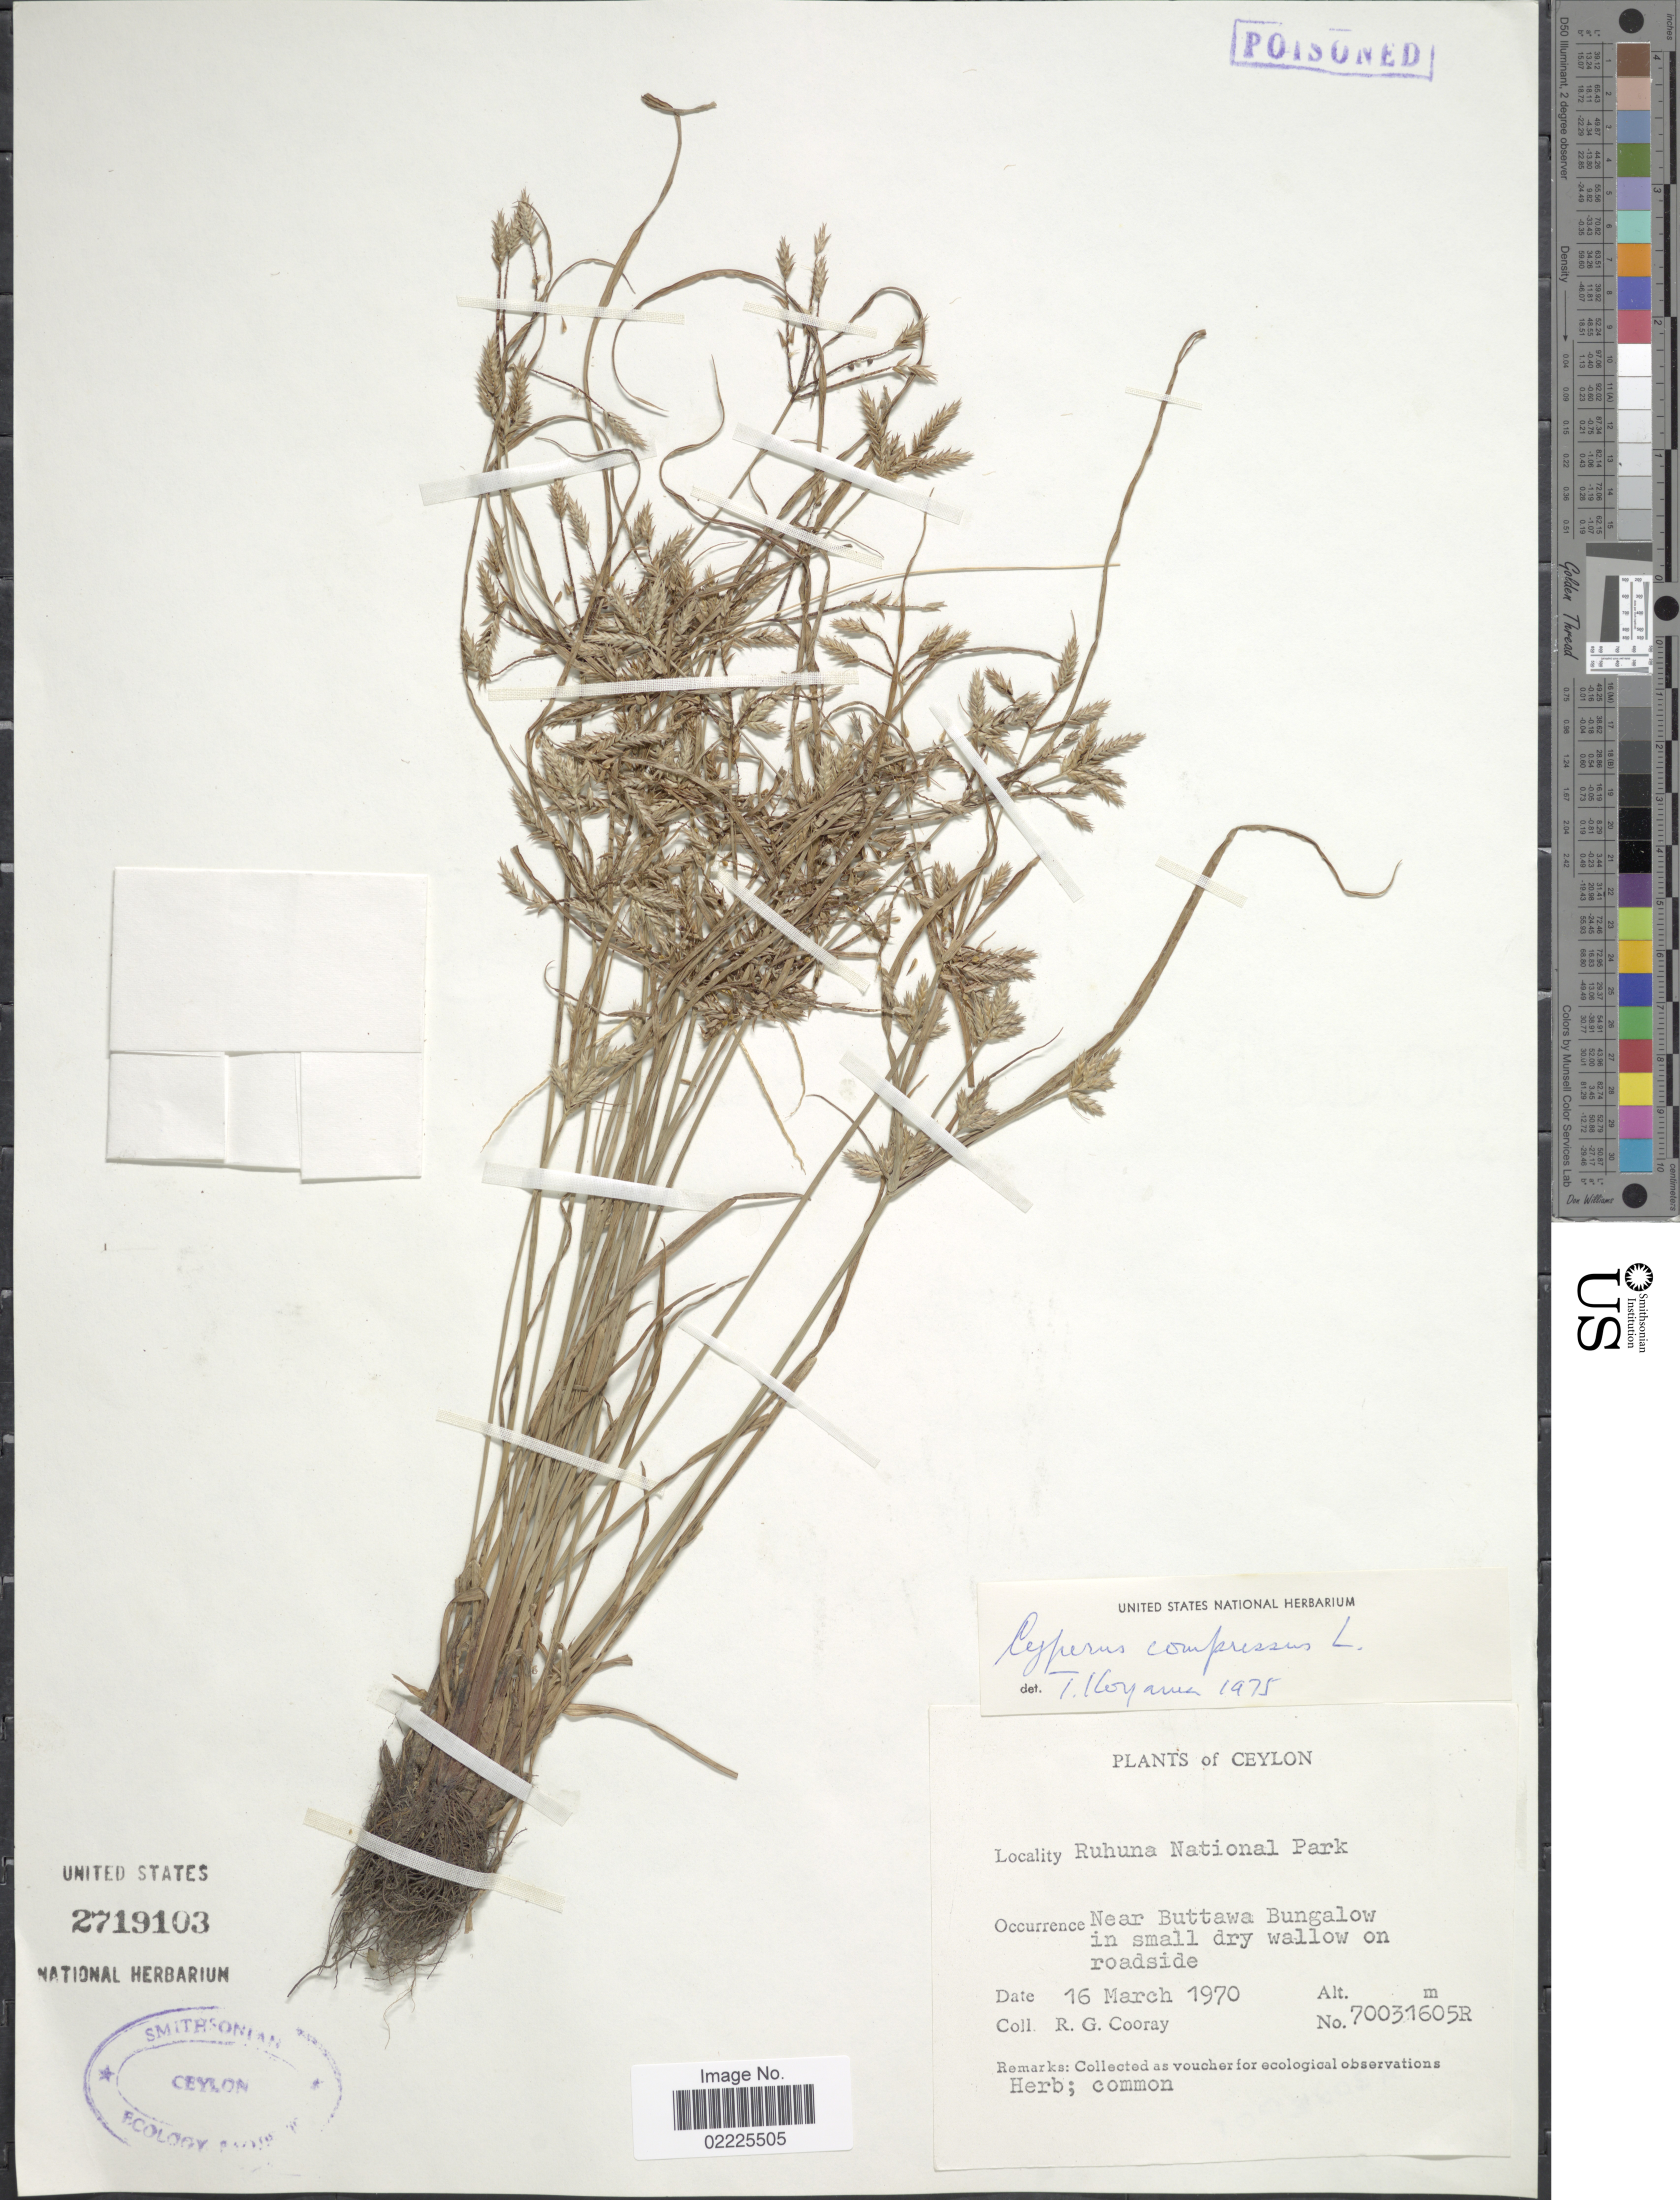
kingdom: Plantae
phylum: Tracheophyta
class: Liliopsida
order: Poales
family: Cyperaceae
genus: Cyperus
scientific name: Cyperus compressus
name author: L.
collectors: R. Cooray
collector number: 70031605R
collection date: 1970-03-16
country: Sri Lanka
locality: Ceylon, Ruhuna National Park, Near Buttawa Bungalow in small dry wallow on roadside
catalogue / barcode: US 2719103